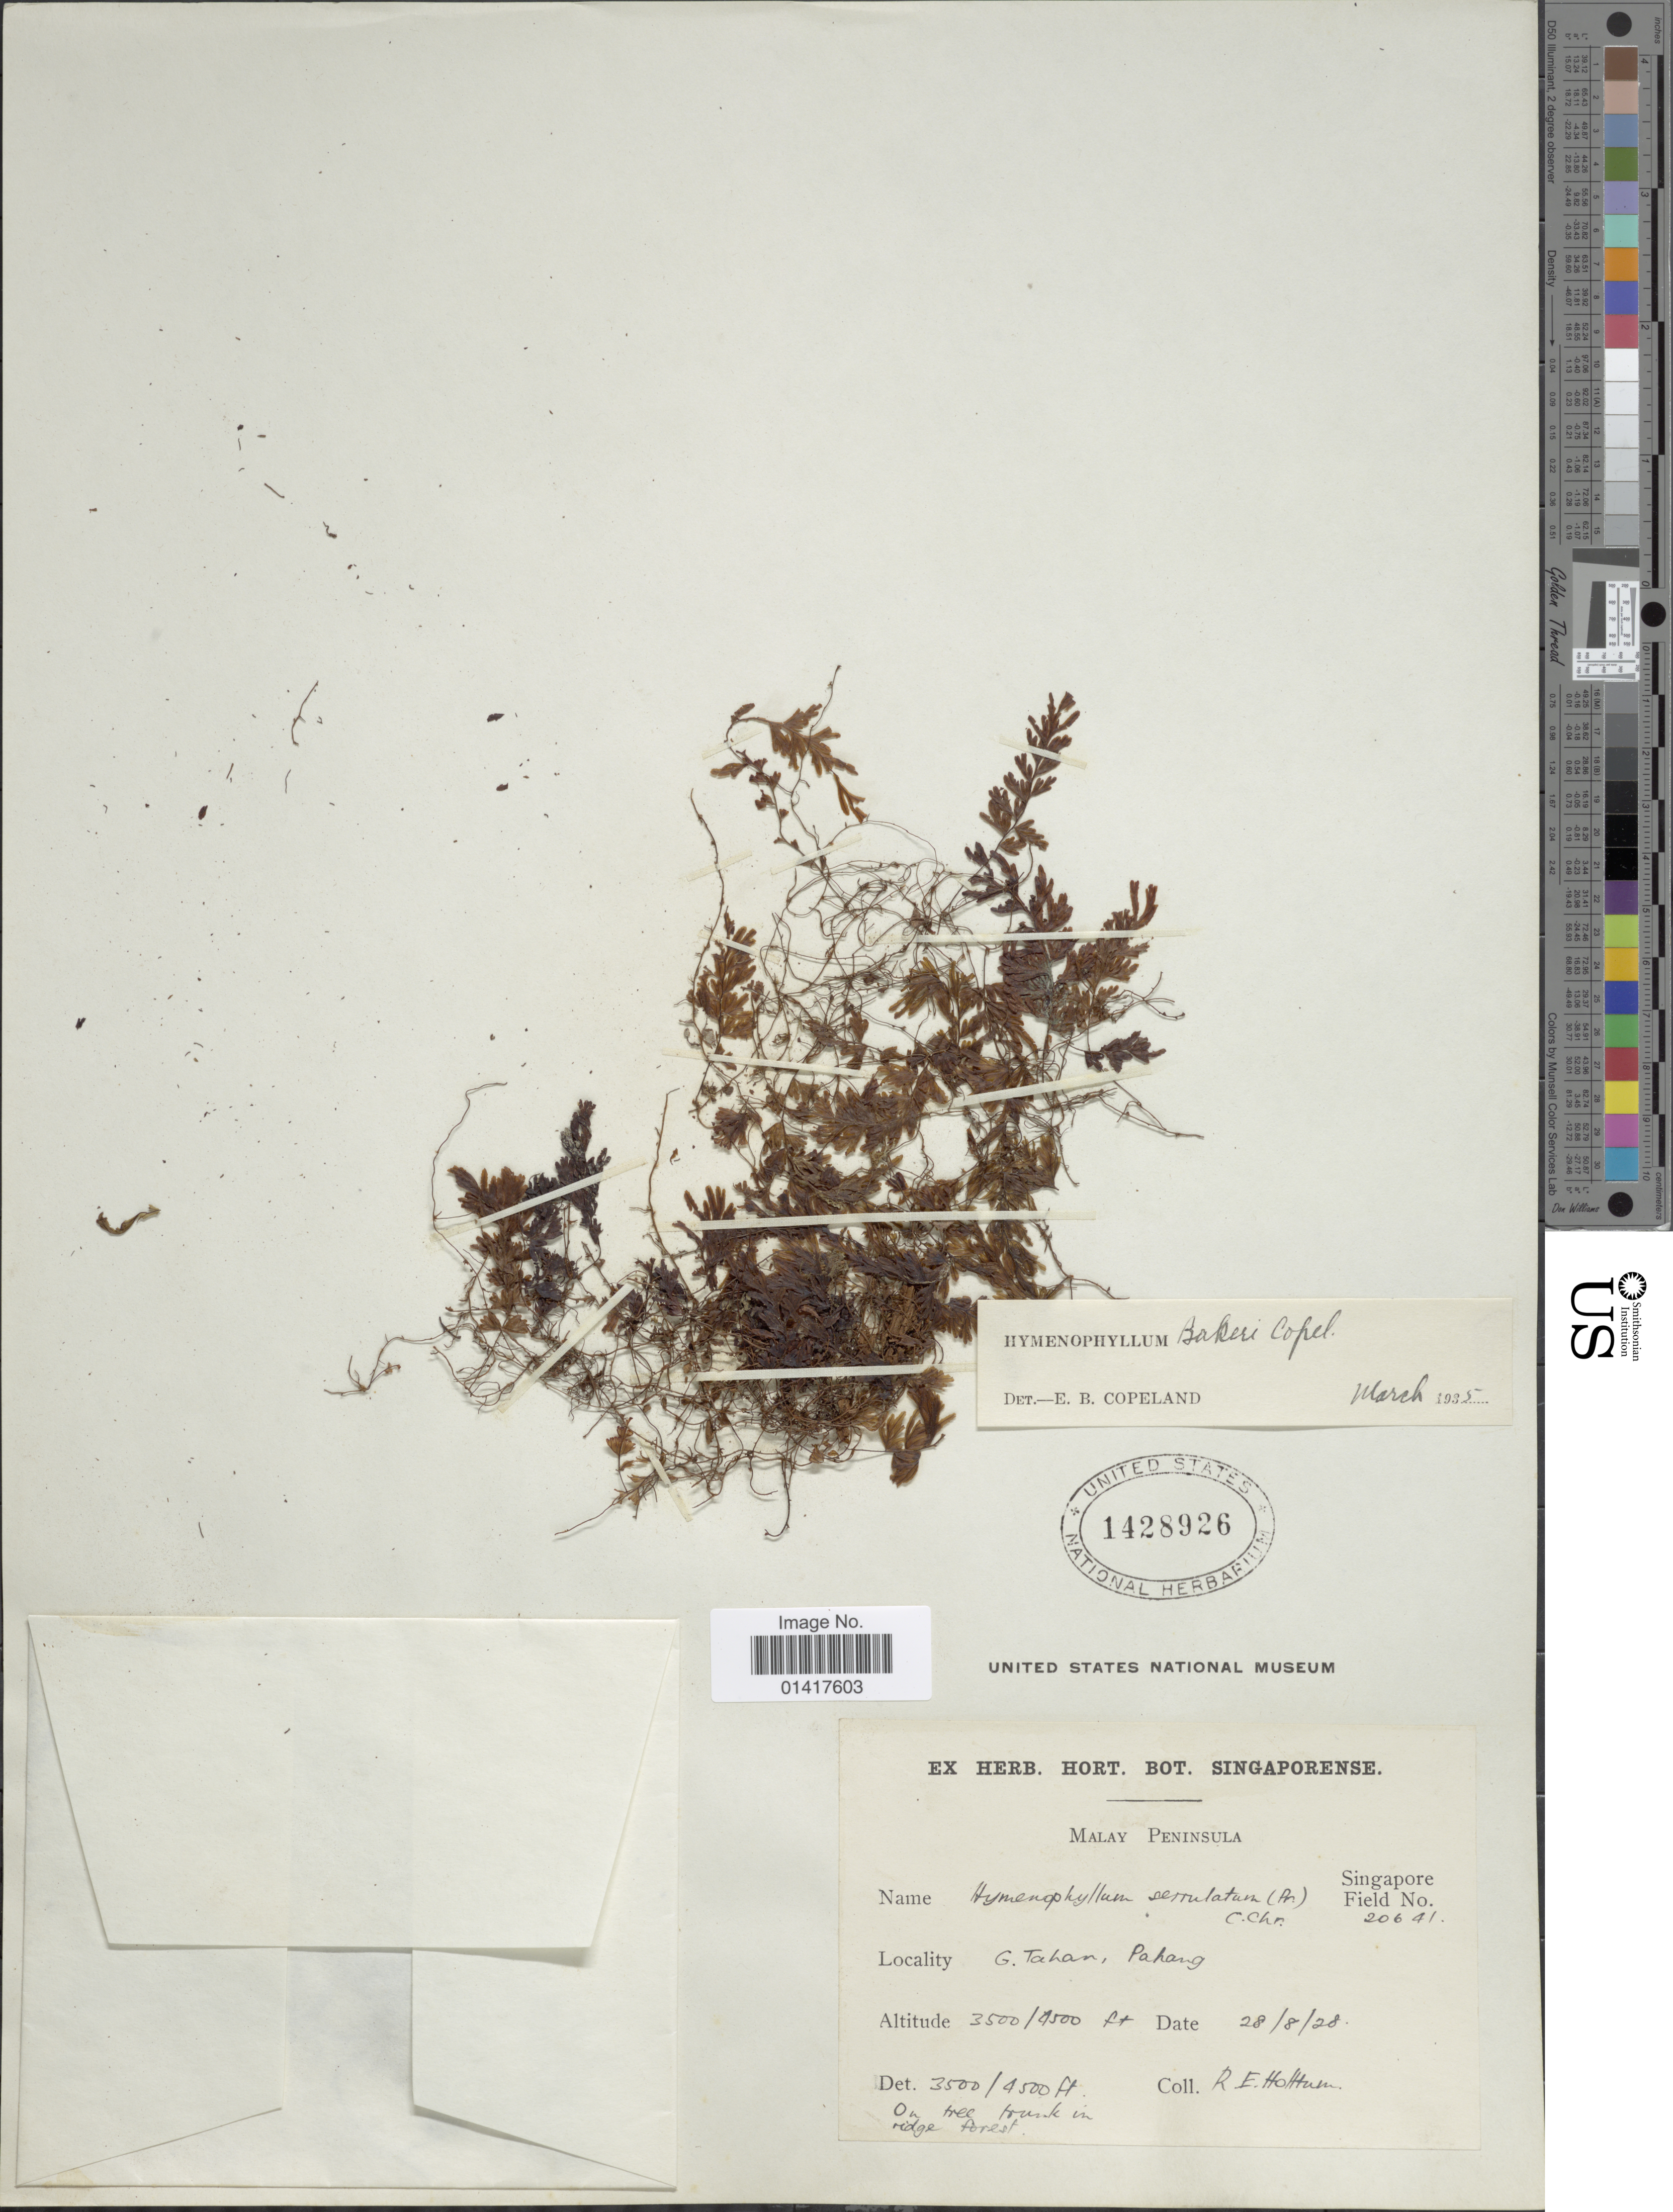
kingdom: Plantae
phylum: Tracheophyta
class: Polypodiopsida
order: Hymenophyllales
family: Hymenophyllaceae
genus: Hymenophyllum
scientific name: Hymenophyllum bakeri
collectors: R. E. Holttum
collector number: Singapore Field 20641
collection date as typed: Transcribed d/m/y: 28/8/28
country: Malaysia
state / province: Pahang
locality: Malay Peninsula. G. Tahan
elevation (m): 1067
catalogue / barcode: US 1428926